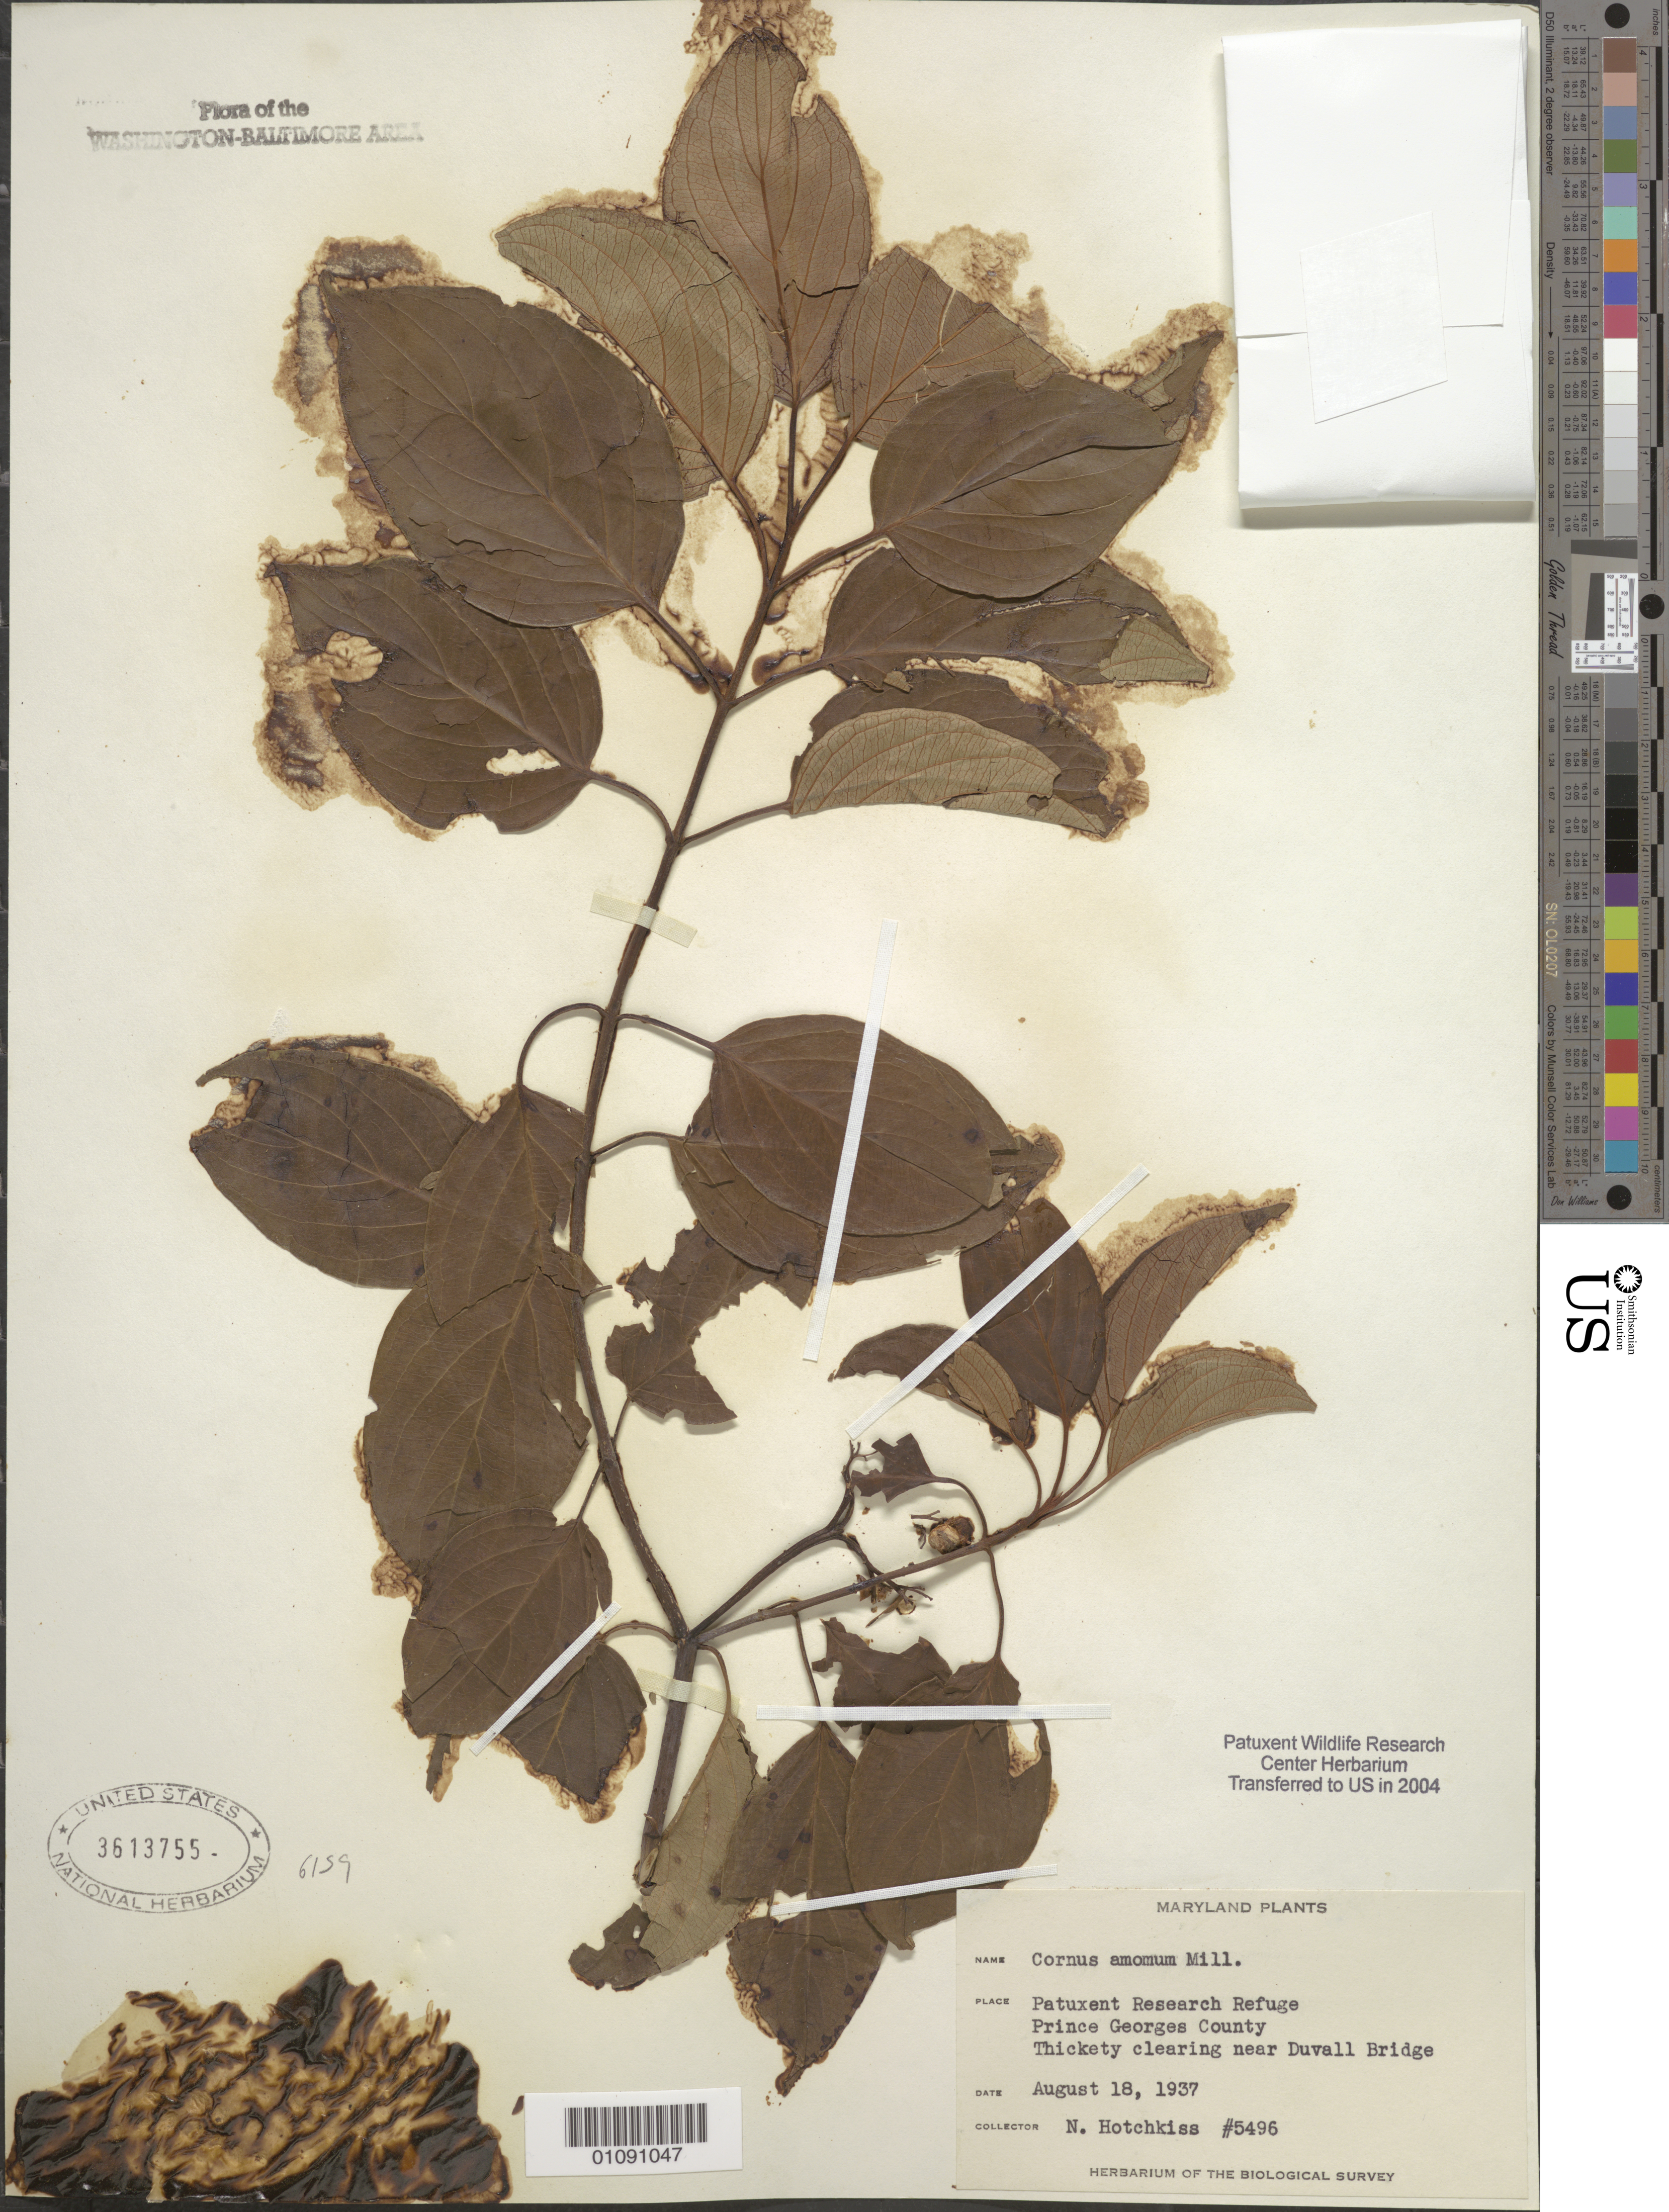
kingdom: Plantae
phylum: Tracheophyta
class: Magnoliopsida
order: Cornales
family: Cornaceae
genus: Cornus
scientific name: Cornus amomum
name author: Mill.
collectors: N. Hotchkiss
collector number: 5496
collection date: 1937-08-18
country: United States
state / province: Maryland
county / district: Prince George's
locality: Patuxent Wildlife Refuge. Near Duvall Bridge.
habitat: Thickety clearing.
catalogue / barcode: US 3613755